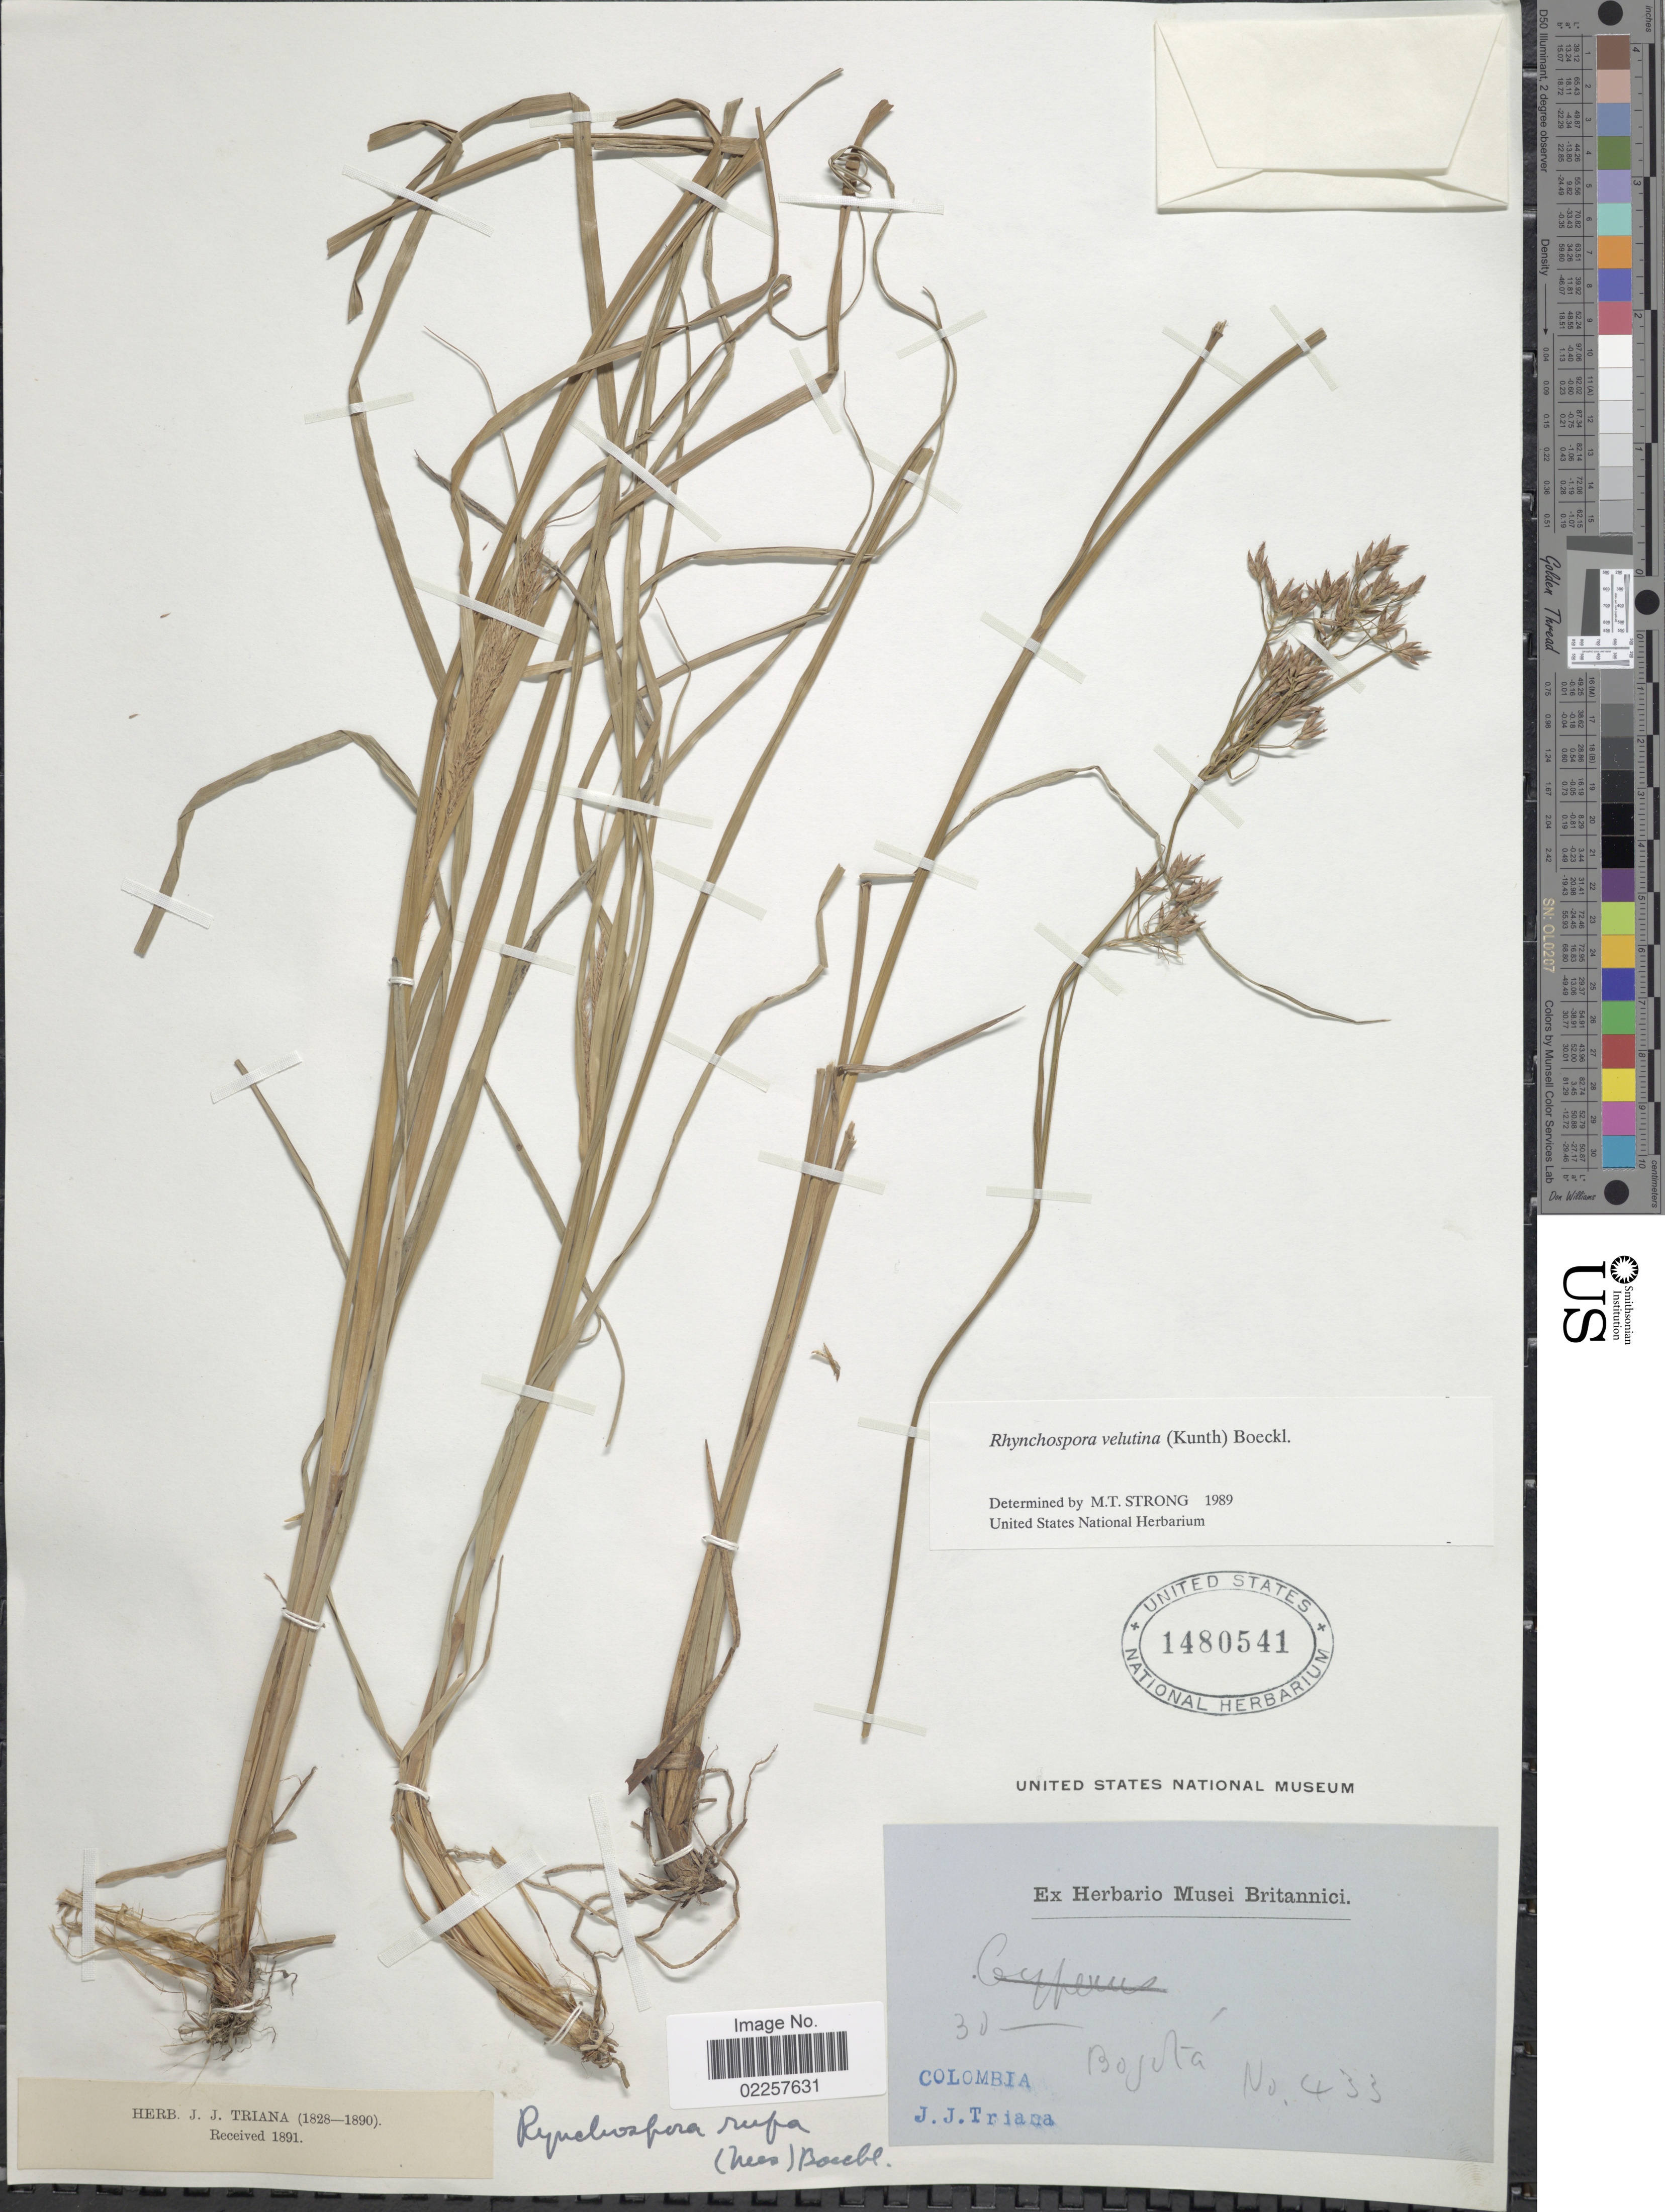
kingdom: Plantae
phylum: Tracheophyta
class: Liliopsida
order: Poales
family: Cyperaceae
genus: Rhynchospora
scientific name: Rhynchospora velutina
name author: (Kunth) Boeckeler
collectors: J. J. Triana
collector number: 433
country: Colombia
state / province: Bogota D.C.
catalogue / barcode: US 1480541